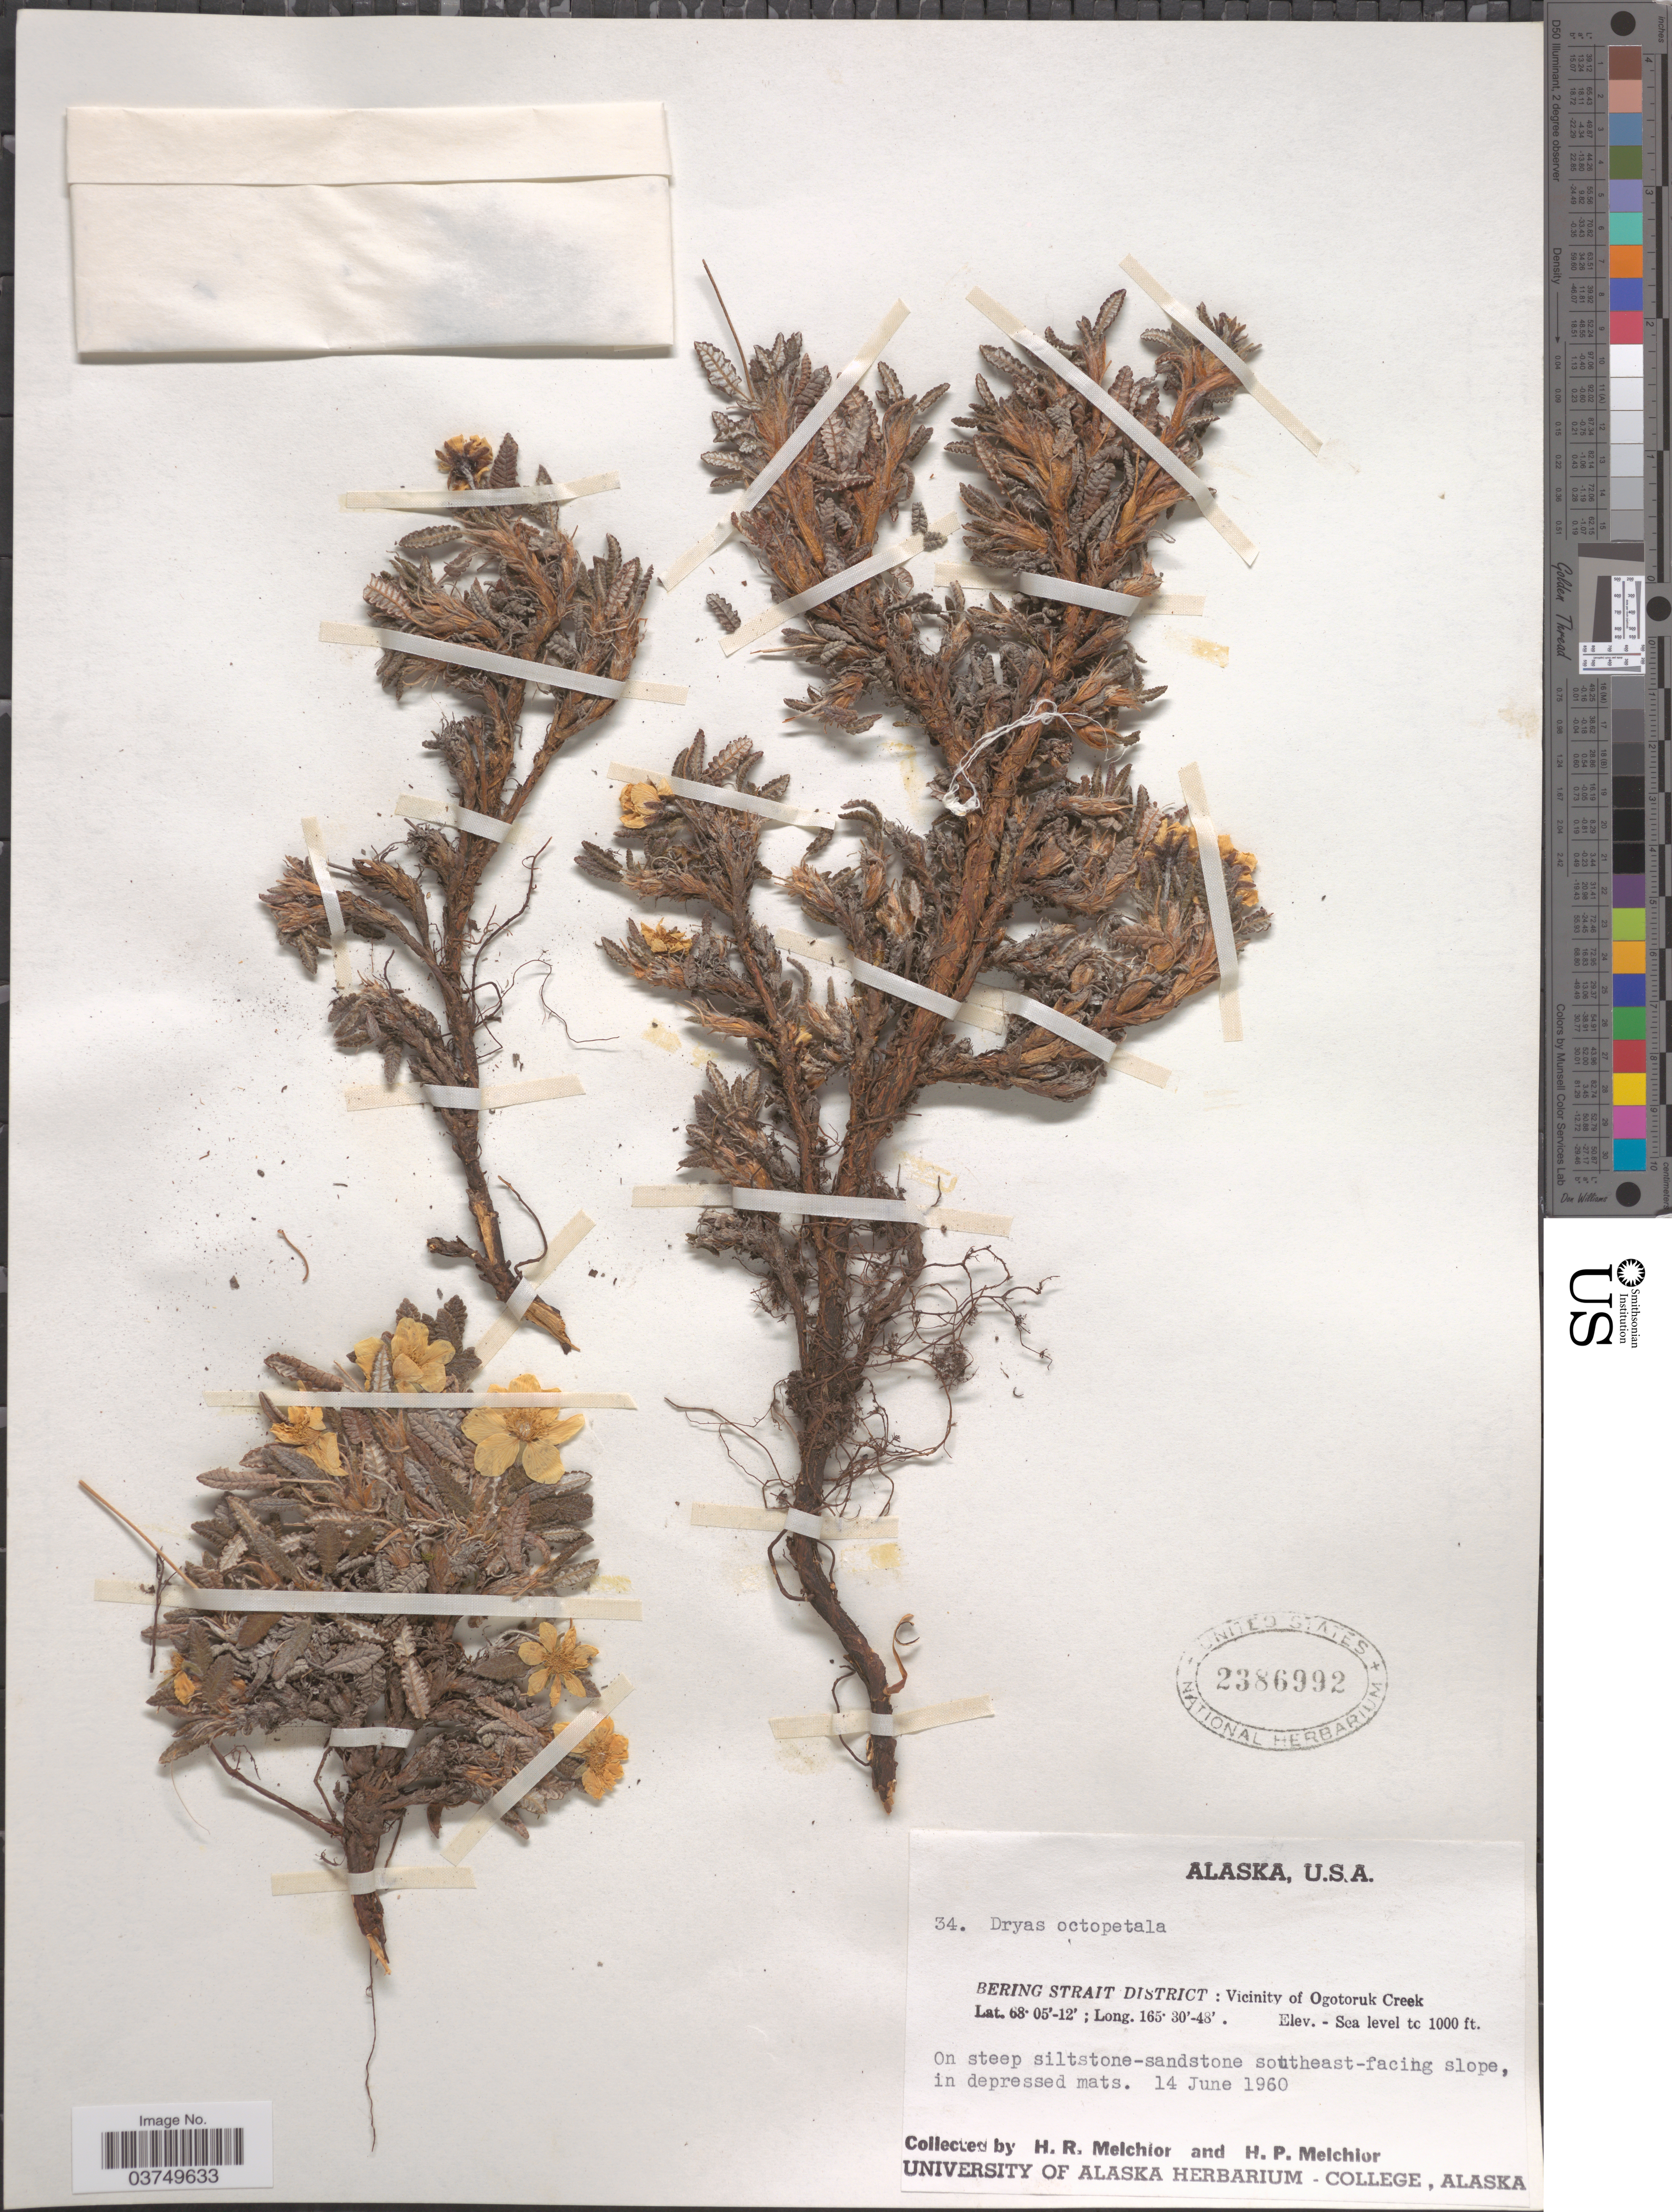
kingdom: Plantae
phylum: Tracheophyta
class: Magnoliopsida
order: Rosales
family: Rosaceae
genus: Dryas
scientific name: Dryas octopetala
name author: L.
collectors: H. R. Melchior & H. P. Melchior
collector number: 34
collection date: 1960-06-14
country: United States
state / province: Alaska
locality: Bering Strait District: Vicinity of Ogotoruk Creek. Southeast-facing slope.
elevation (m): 305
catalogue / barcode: US 2386992